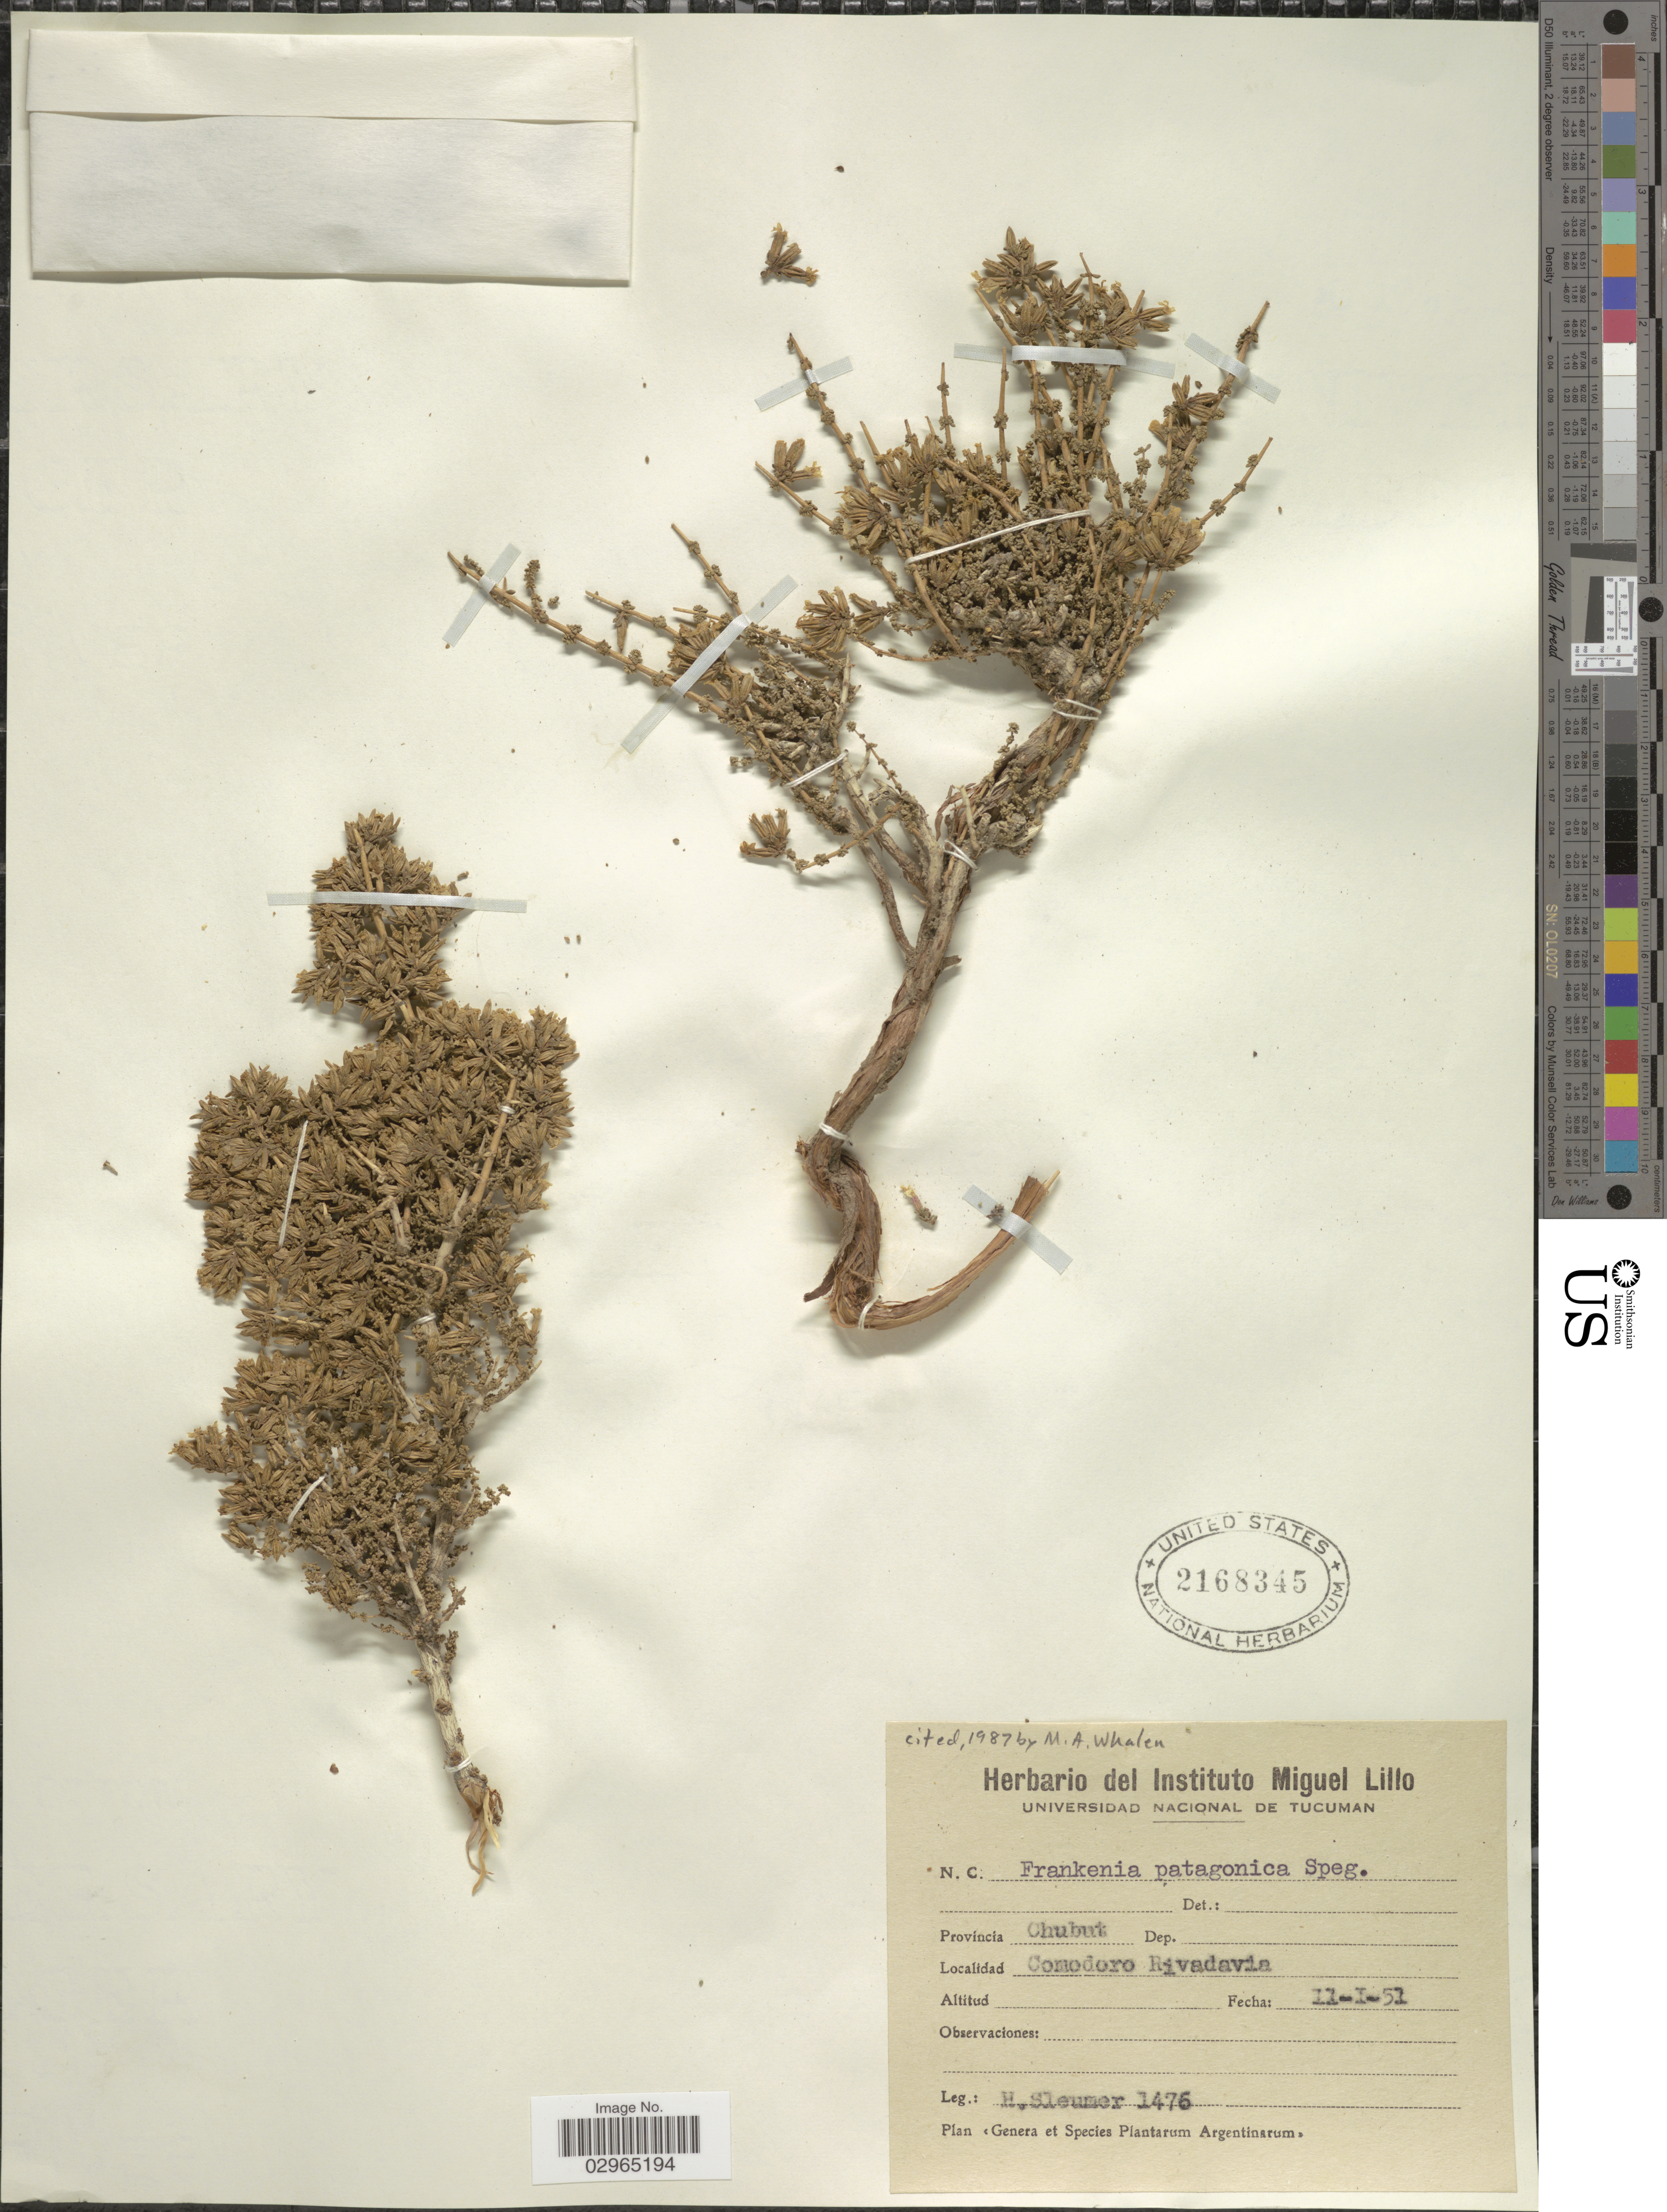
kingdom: Plantae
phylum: Tracheophyta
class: Magnoliopsida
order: Caryophyllales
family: Frankeniaceae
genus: Frankenia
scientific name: Frankenia patagonica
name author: Speg.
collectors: H. O. Sleumer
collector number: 1476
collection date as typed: Transcribed d/m/y: 11/1/51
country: Argentina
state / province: Chubut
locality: Provincia Chubut. Comodoro Rivadavia.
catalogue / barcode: US 2168345